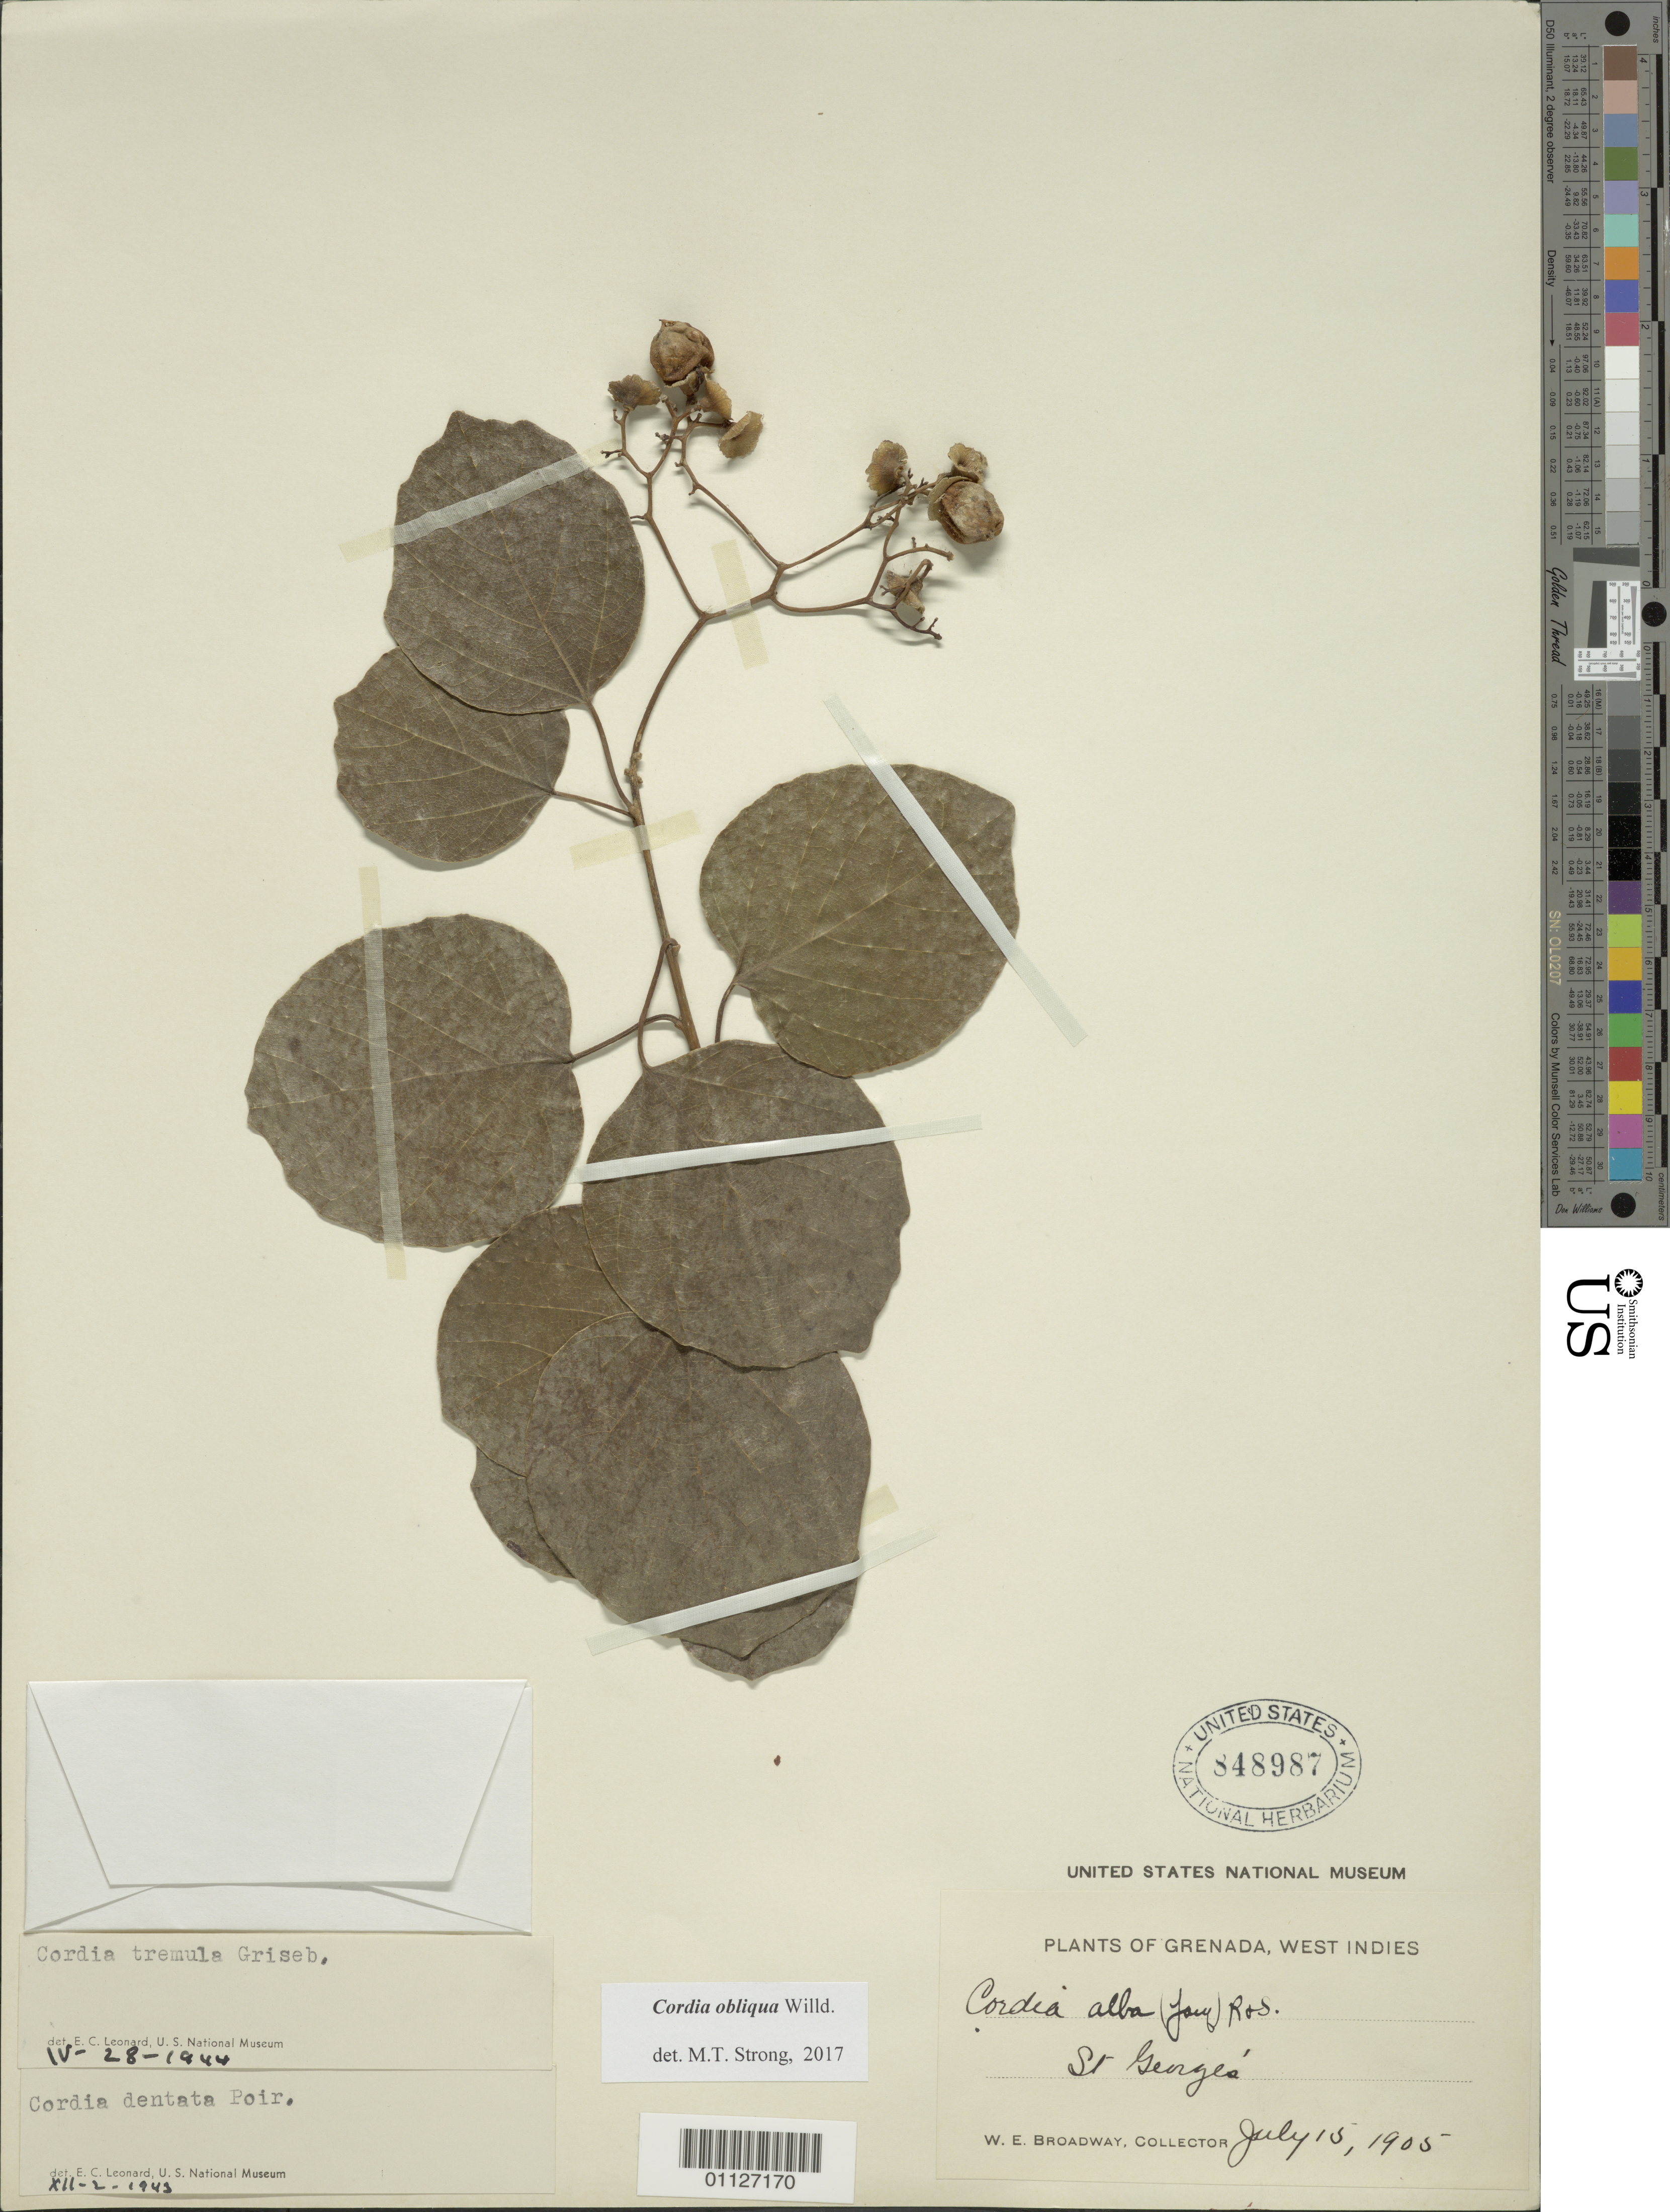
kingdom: Plantae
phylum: Tracheophyta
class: Magnoliopsida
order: Boraginales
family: Cordiaceae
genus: Cordia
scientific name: Cordia obliqua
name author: Willd.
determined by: Strong, M. T., (US), Smithsonian Institution - National Museum of Natural History (UNITED STATES)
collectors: W. E. Broadway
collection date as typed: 15 Jul 1905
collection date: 1905-07-15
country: Grenada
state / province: Saint George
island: Grenada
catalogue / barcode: US 848987